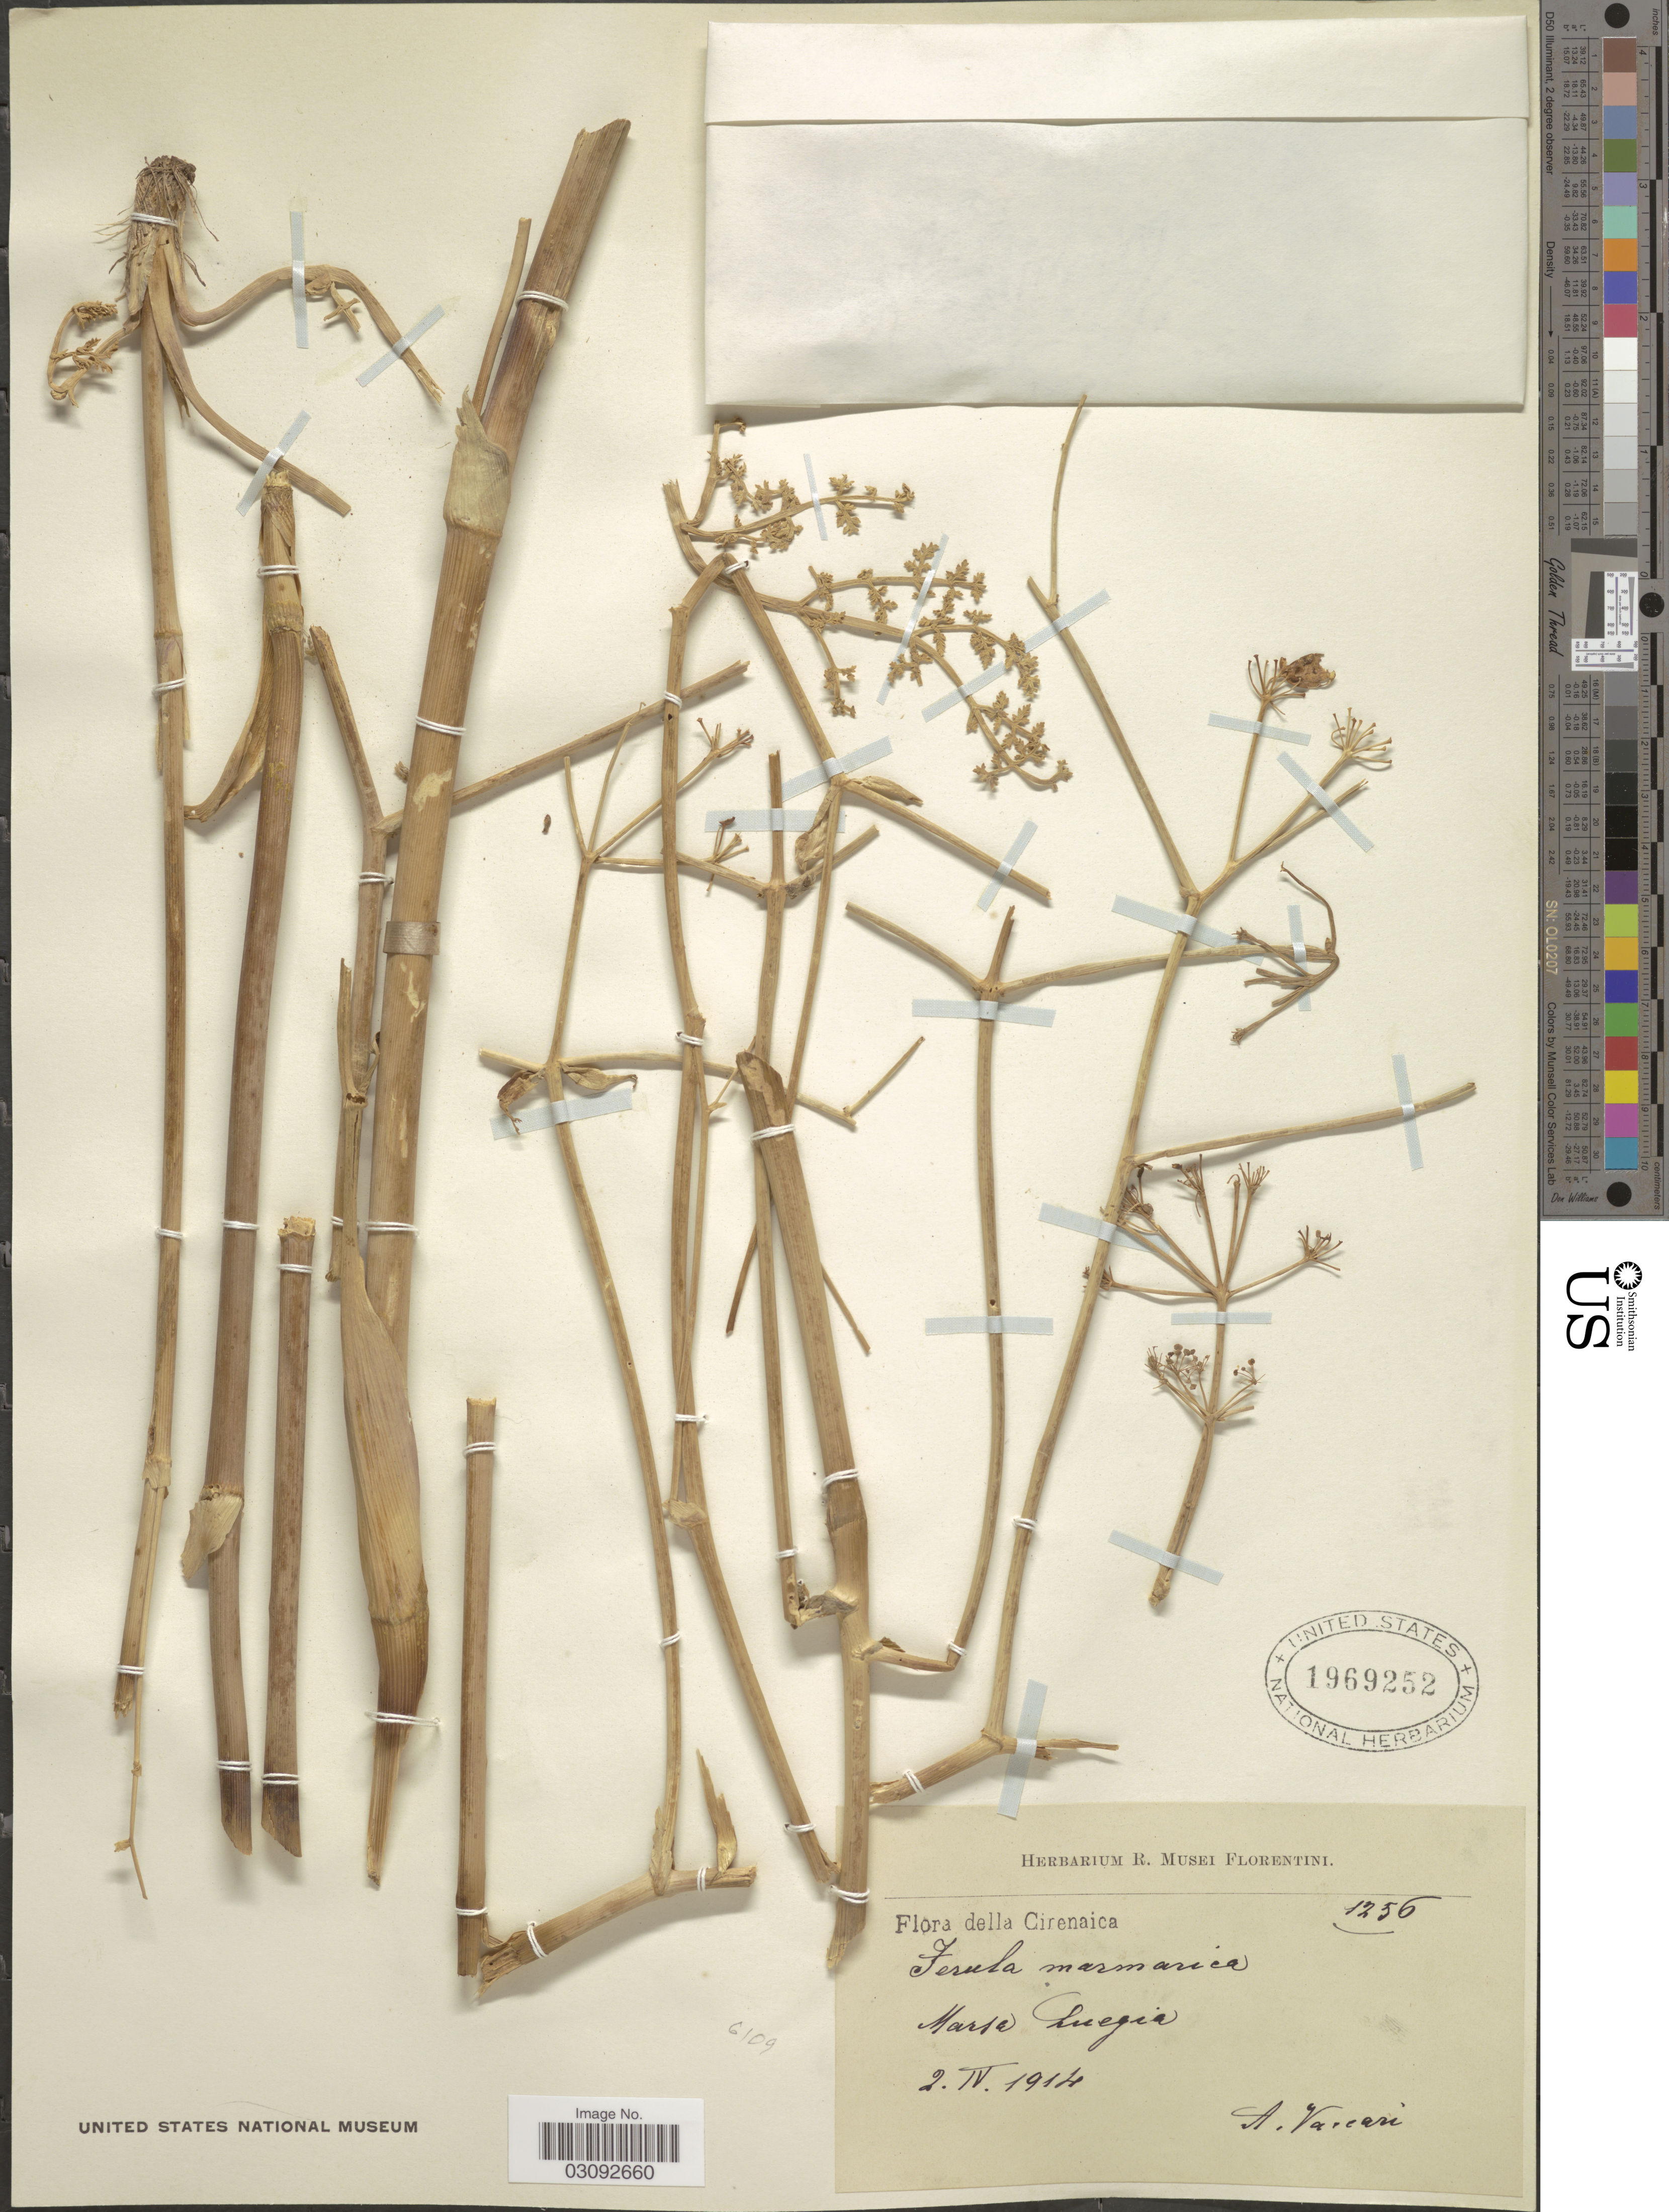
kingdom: Plantae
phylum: Tracheophyta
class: Magnoliopsida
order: Apiales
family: Apiaceae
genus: Ferula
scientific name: Ferula marmarica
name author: Asch. & Taub. ex Asch. & Schweinf.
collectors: A. Vaccari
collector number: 1256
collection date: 1914-04-02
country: Libya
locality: Cirenaica. Marse Luegia.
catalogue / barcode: US 1969252